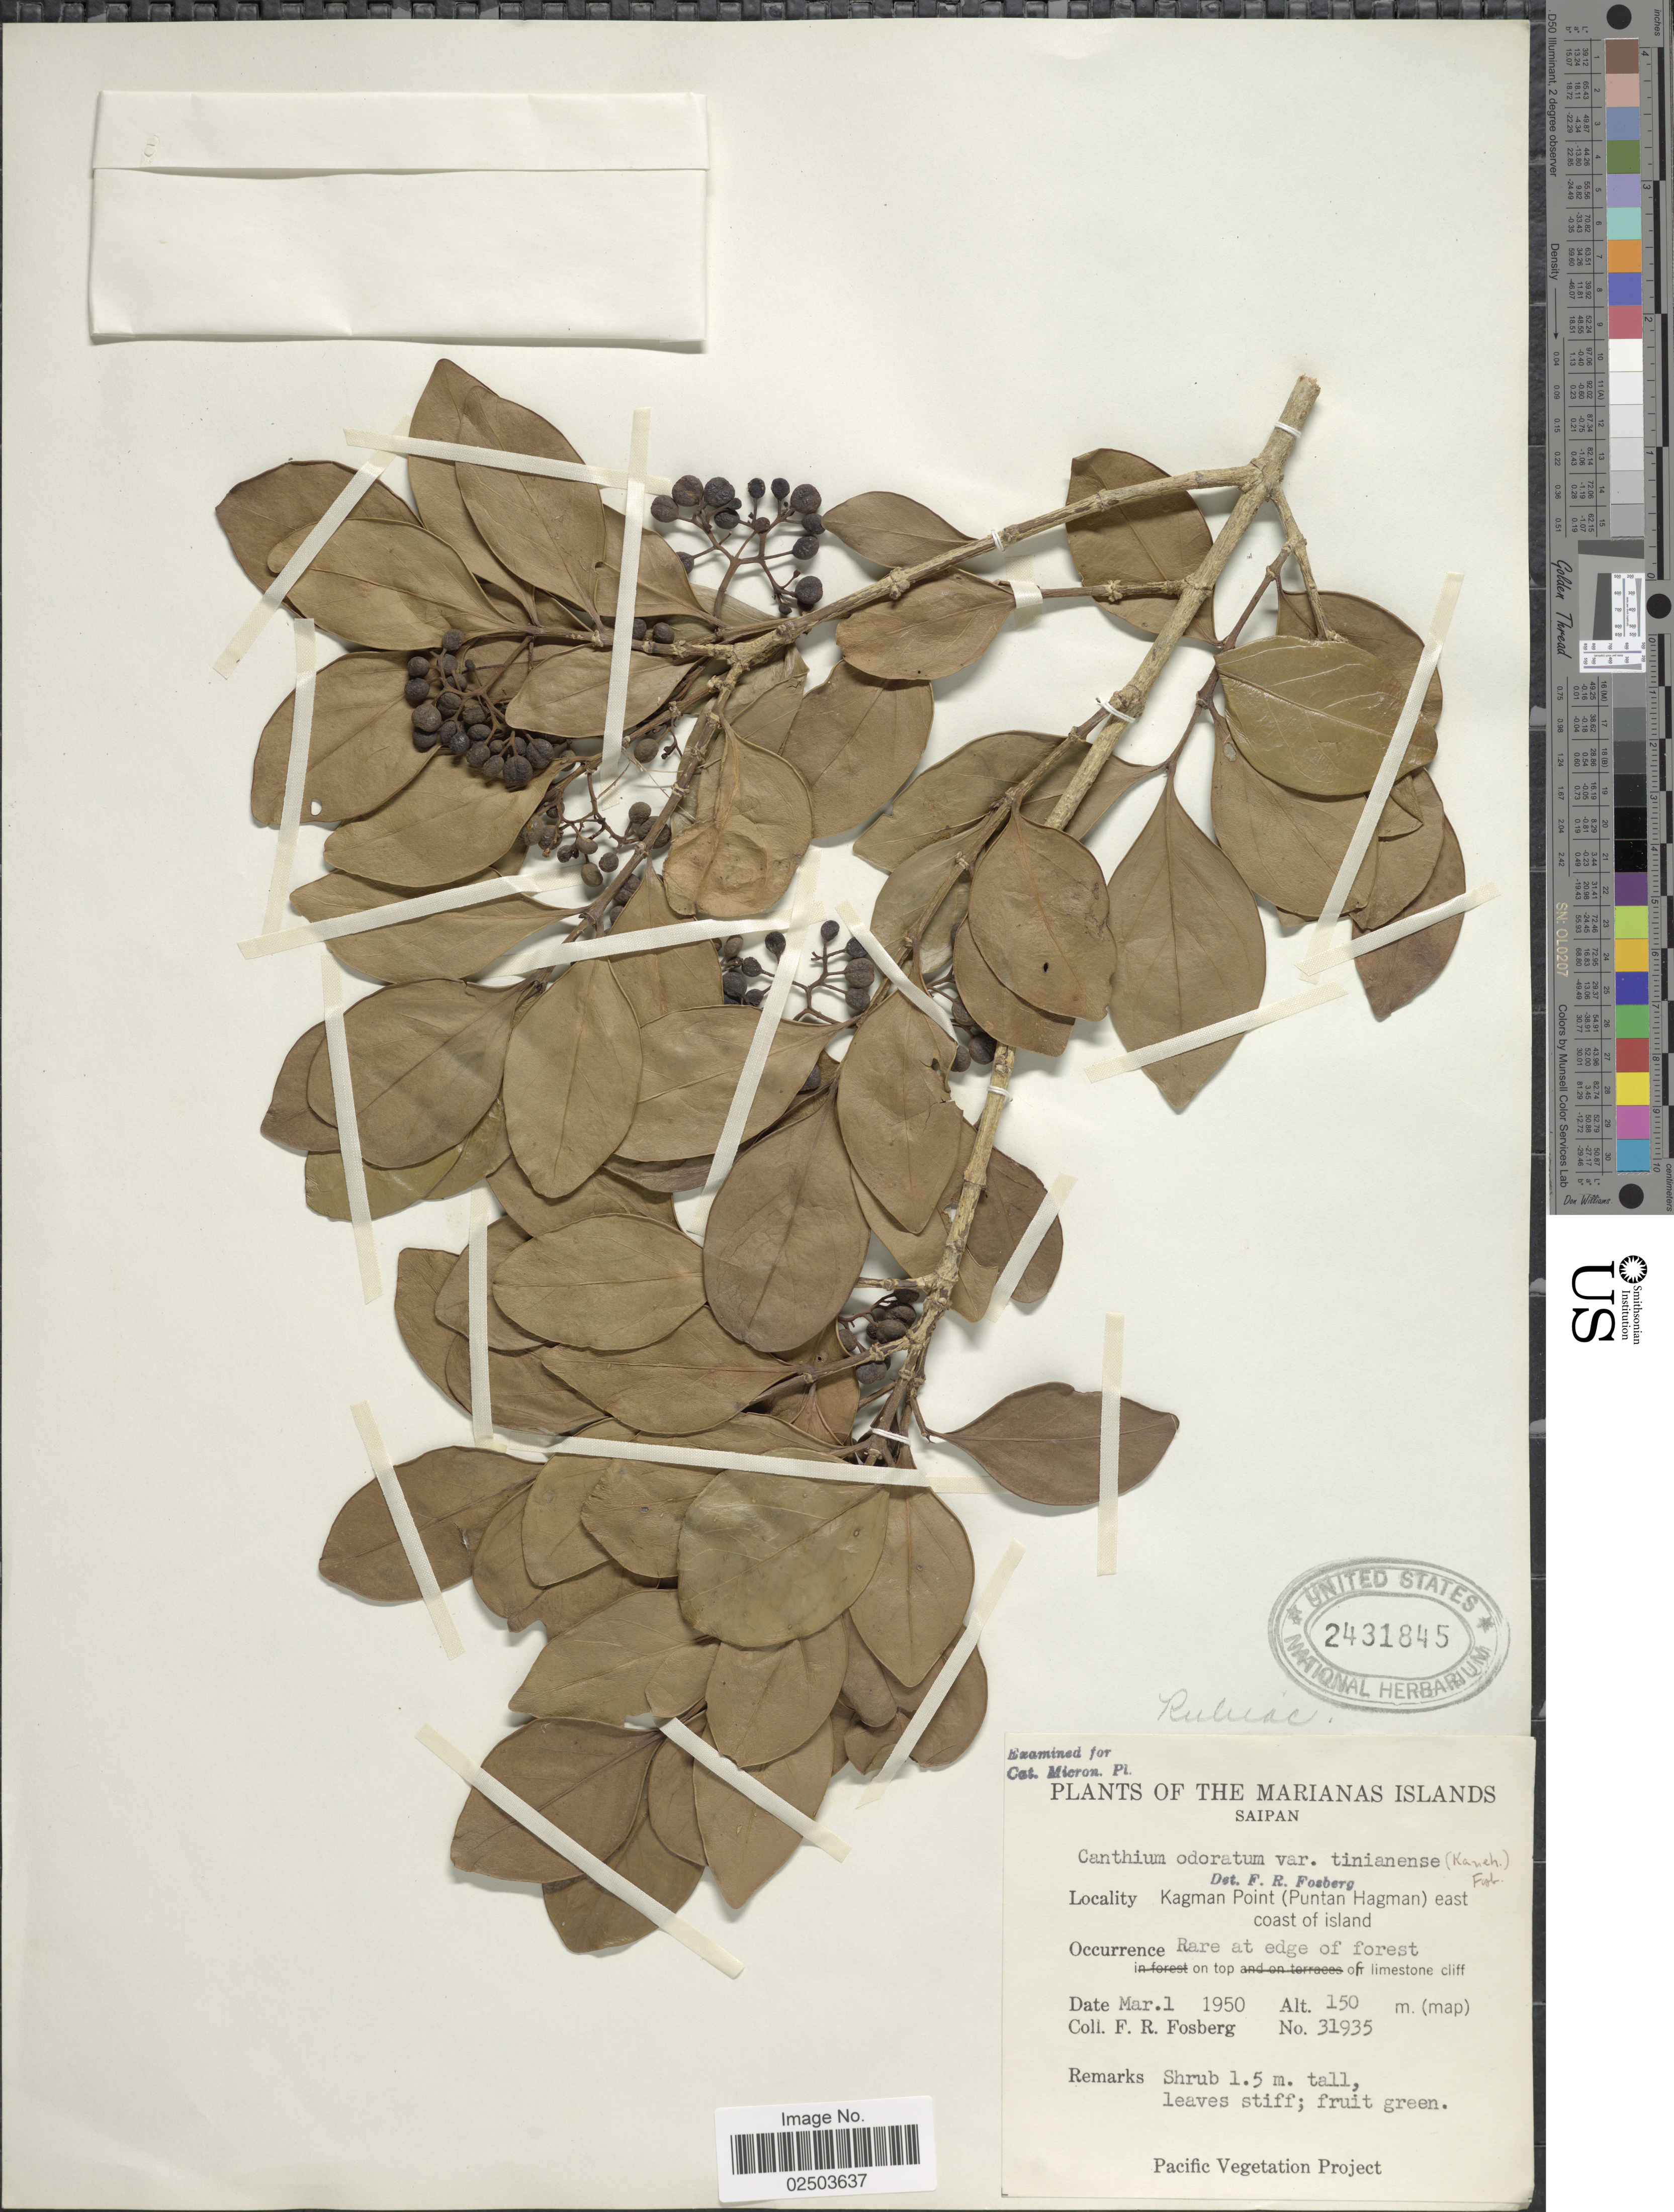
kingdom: Plantae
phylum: Tracheophyta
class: Magnoliopsida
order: Gentianales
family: Rubiaceae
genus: Psydrax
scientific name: Psydrax odorata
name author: (G. Forst.) A.C. Sm. & S.P. Darwin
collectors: F. R. Fosberg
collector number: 31935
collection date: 1950-03-01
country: Northern Mariana Islands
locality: Marianas Islands. Saipan, Kagman Point (Puntan Hagman) east coast of island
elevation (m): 150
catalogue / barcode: US 2431845